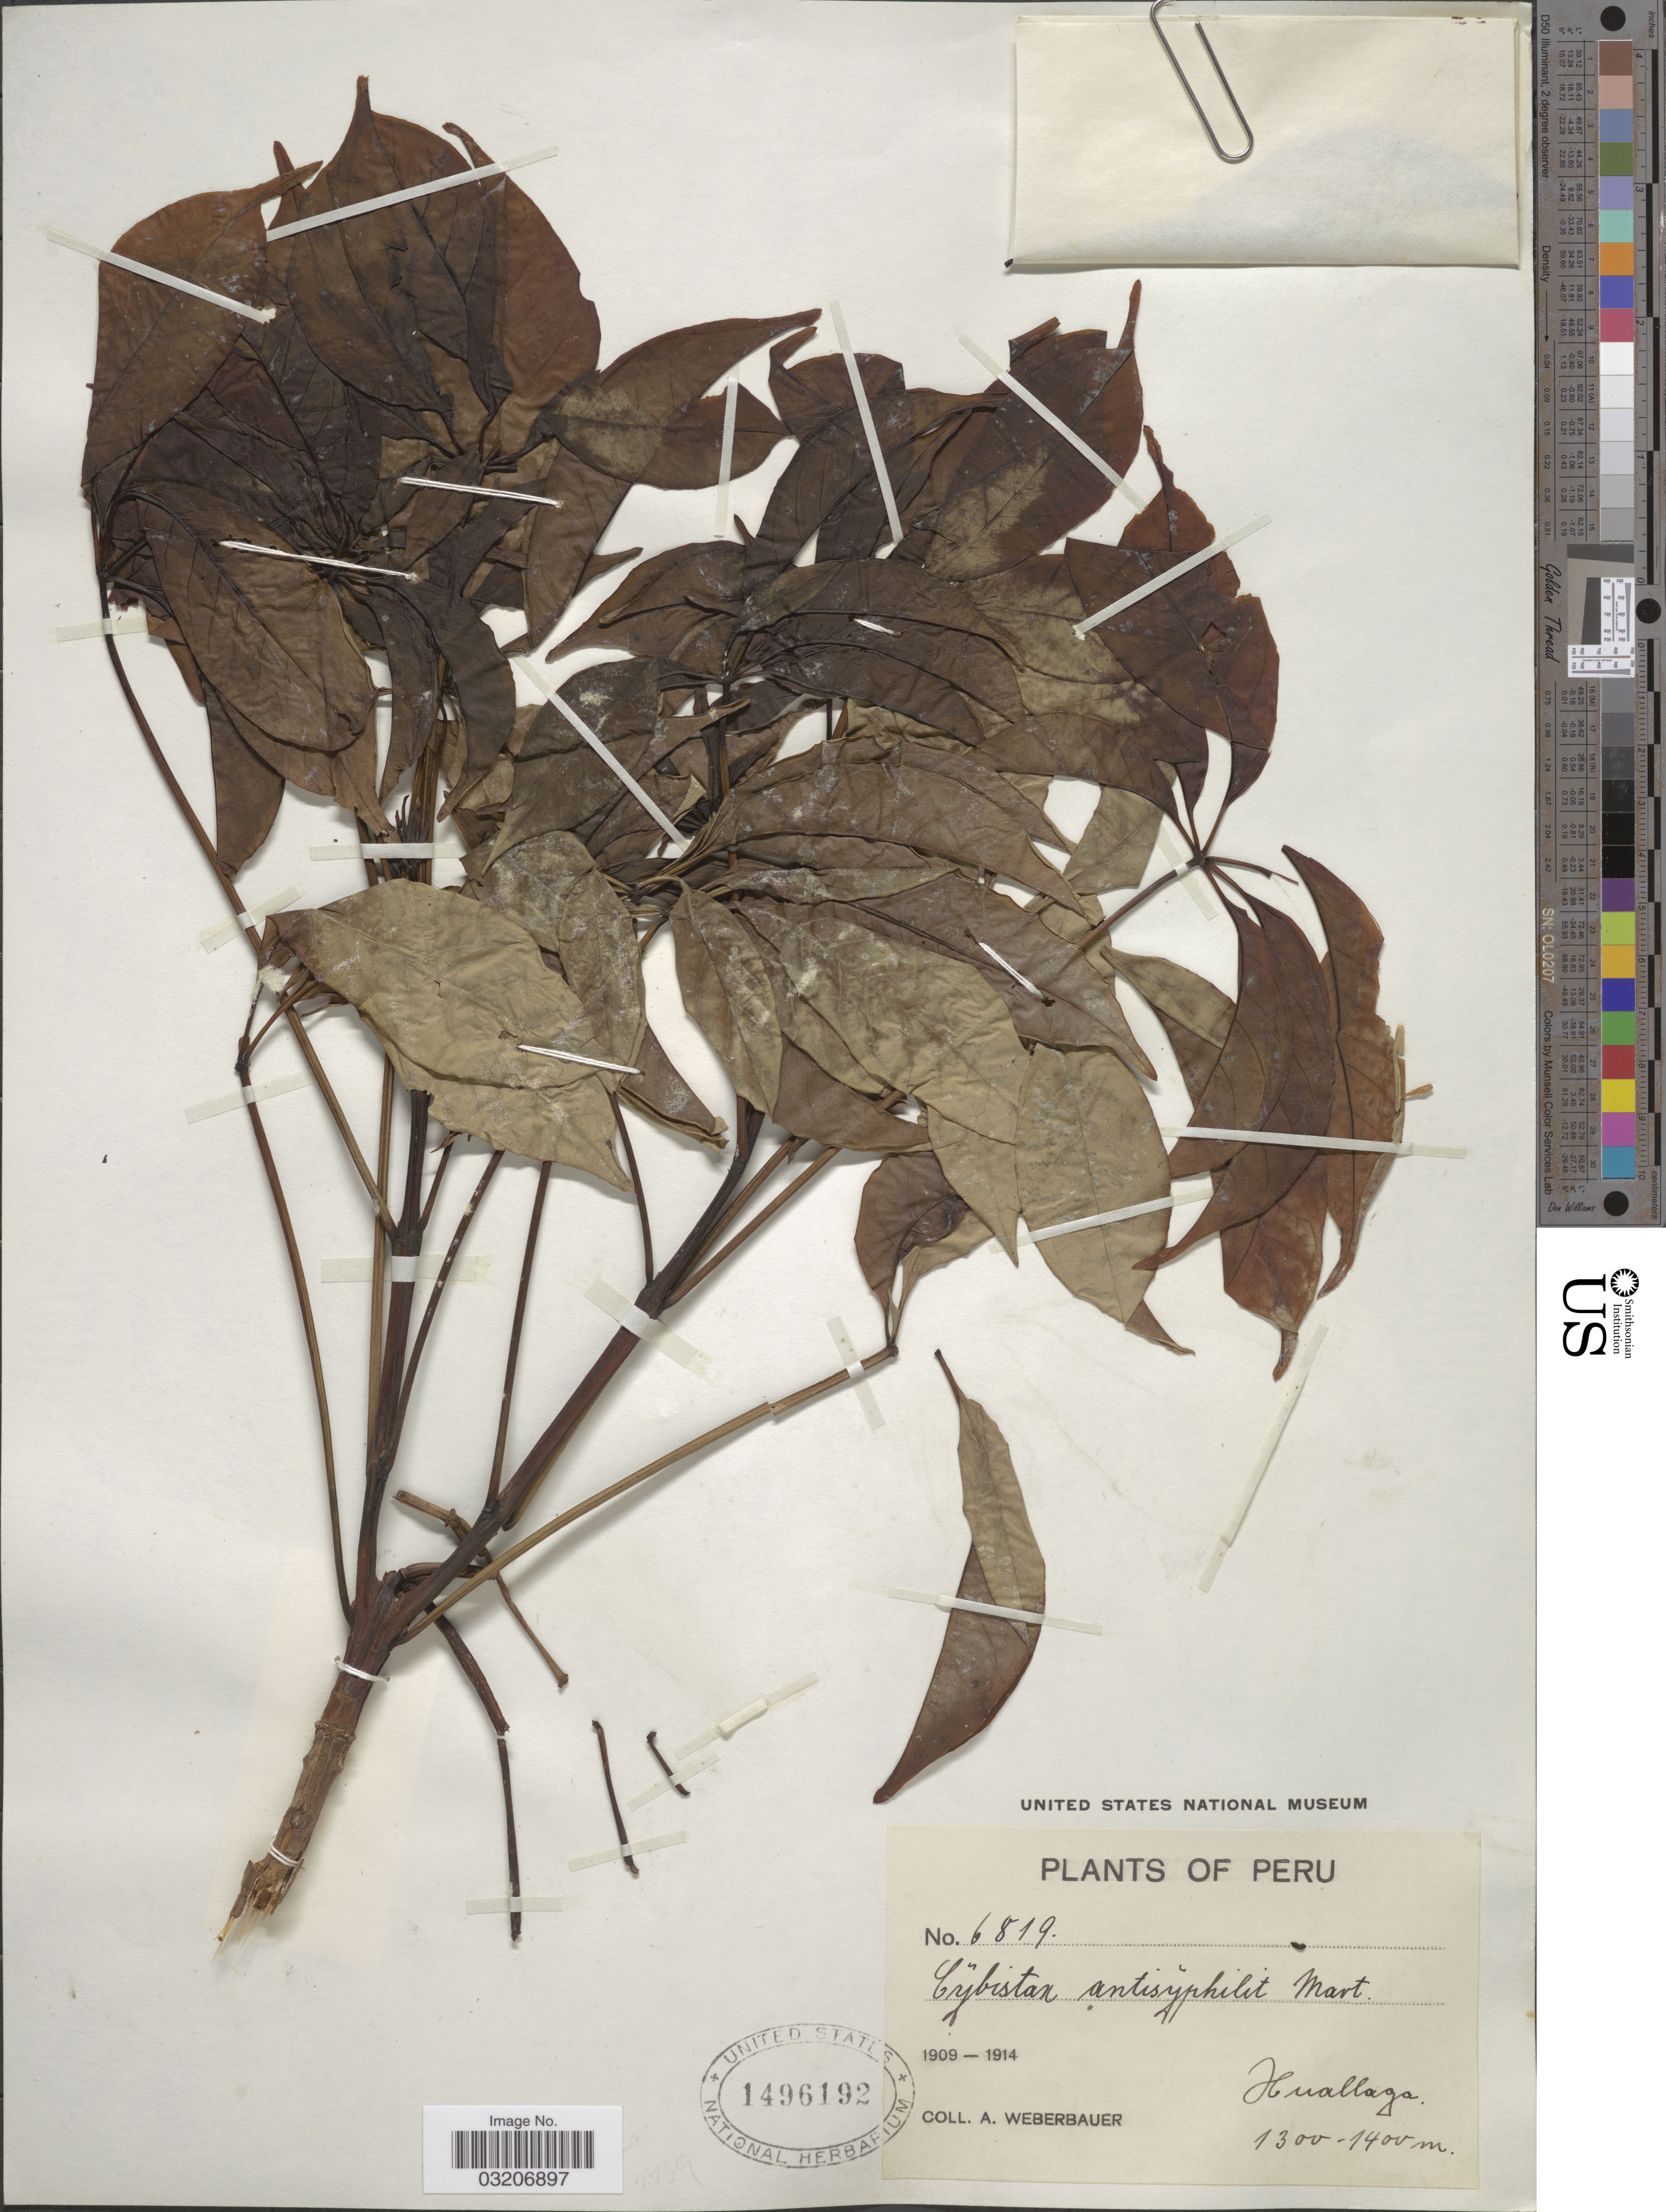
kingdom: Plantae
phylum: Tracheophyta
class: Magnoliopsida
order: Lamiales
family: Bignoniaceae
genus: Cybistax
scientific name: Cybistax antisyphilitica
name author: (Mart.) DC.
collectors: A. Weberbauer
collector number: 6819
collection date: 1909/1914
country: Peru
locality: Huallaga.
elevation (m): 1300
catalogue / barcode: US 1496192